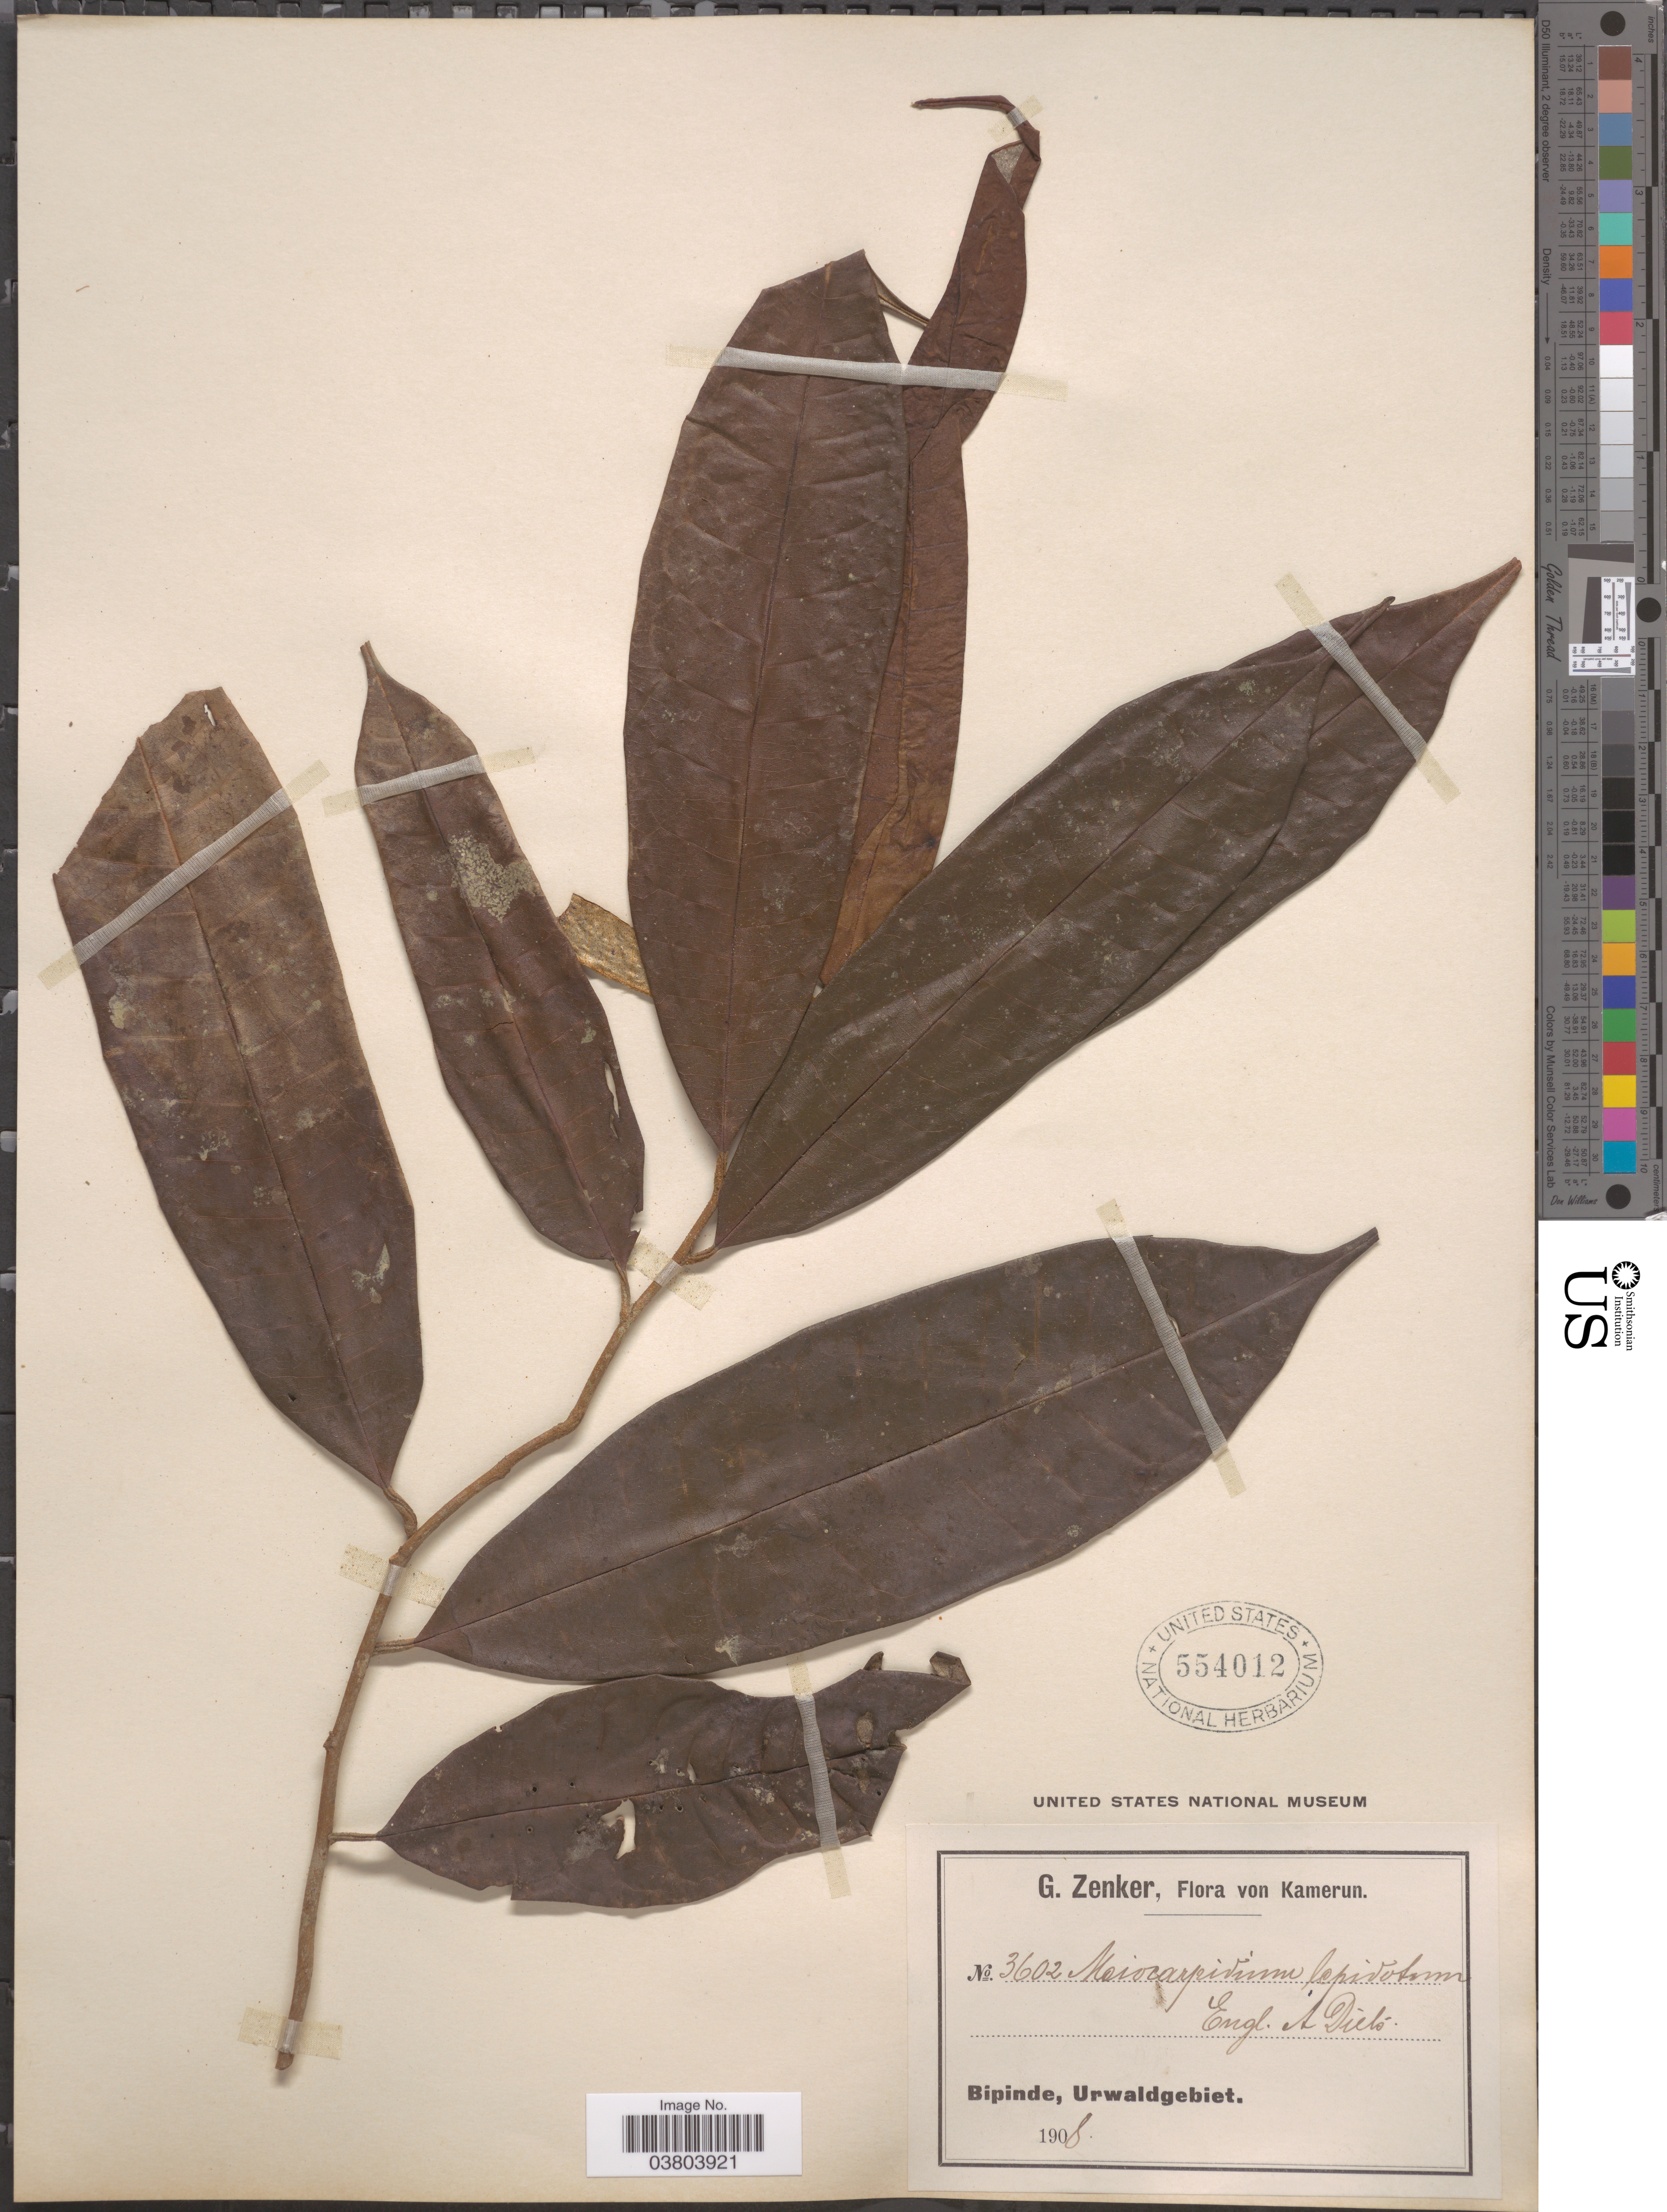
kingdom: Plantae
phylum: Tracheophyta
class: Magnoliopsida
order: Magnoliales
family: Annonaceae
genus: Meiocarpidium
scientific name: Meiocarpidium lepidotum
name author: Engl. & Diels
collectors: G. A. Zenker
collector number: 3602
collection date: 1908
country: Cameroon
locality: Bipinde, Urwaldgebiet.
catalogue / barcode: US 554012